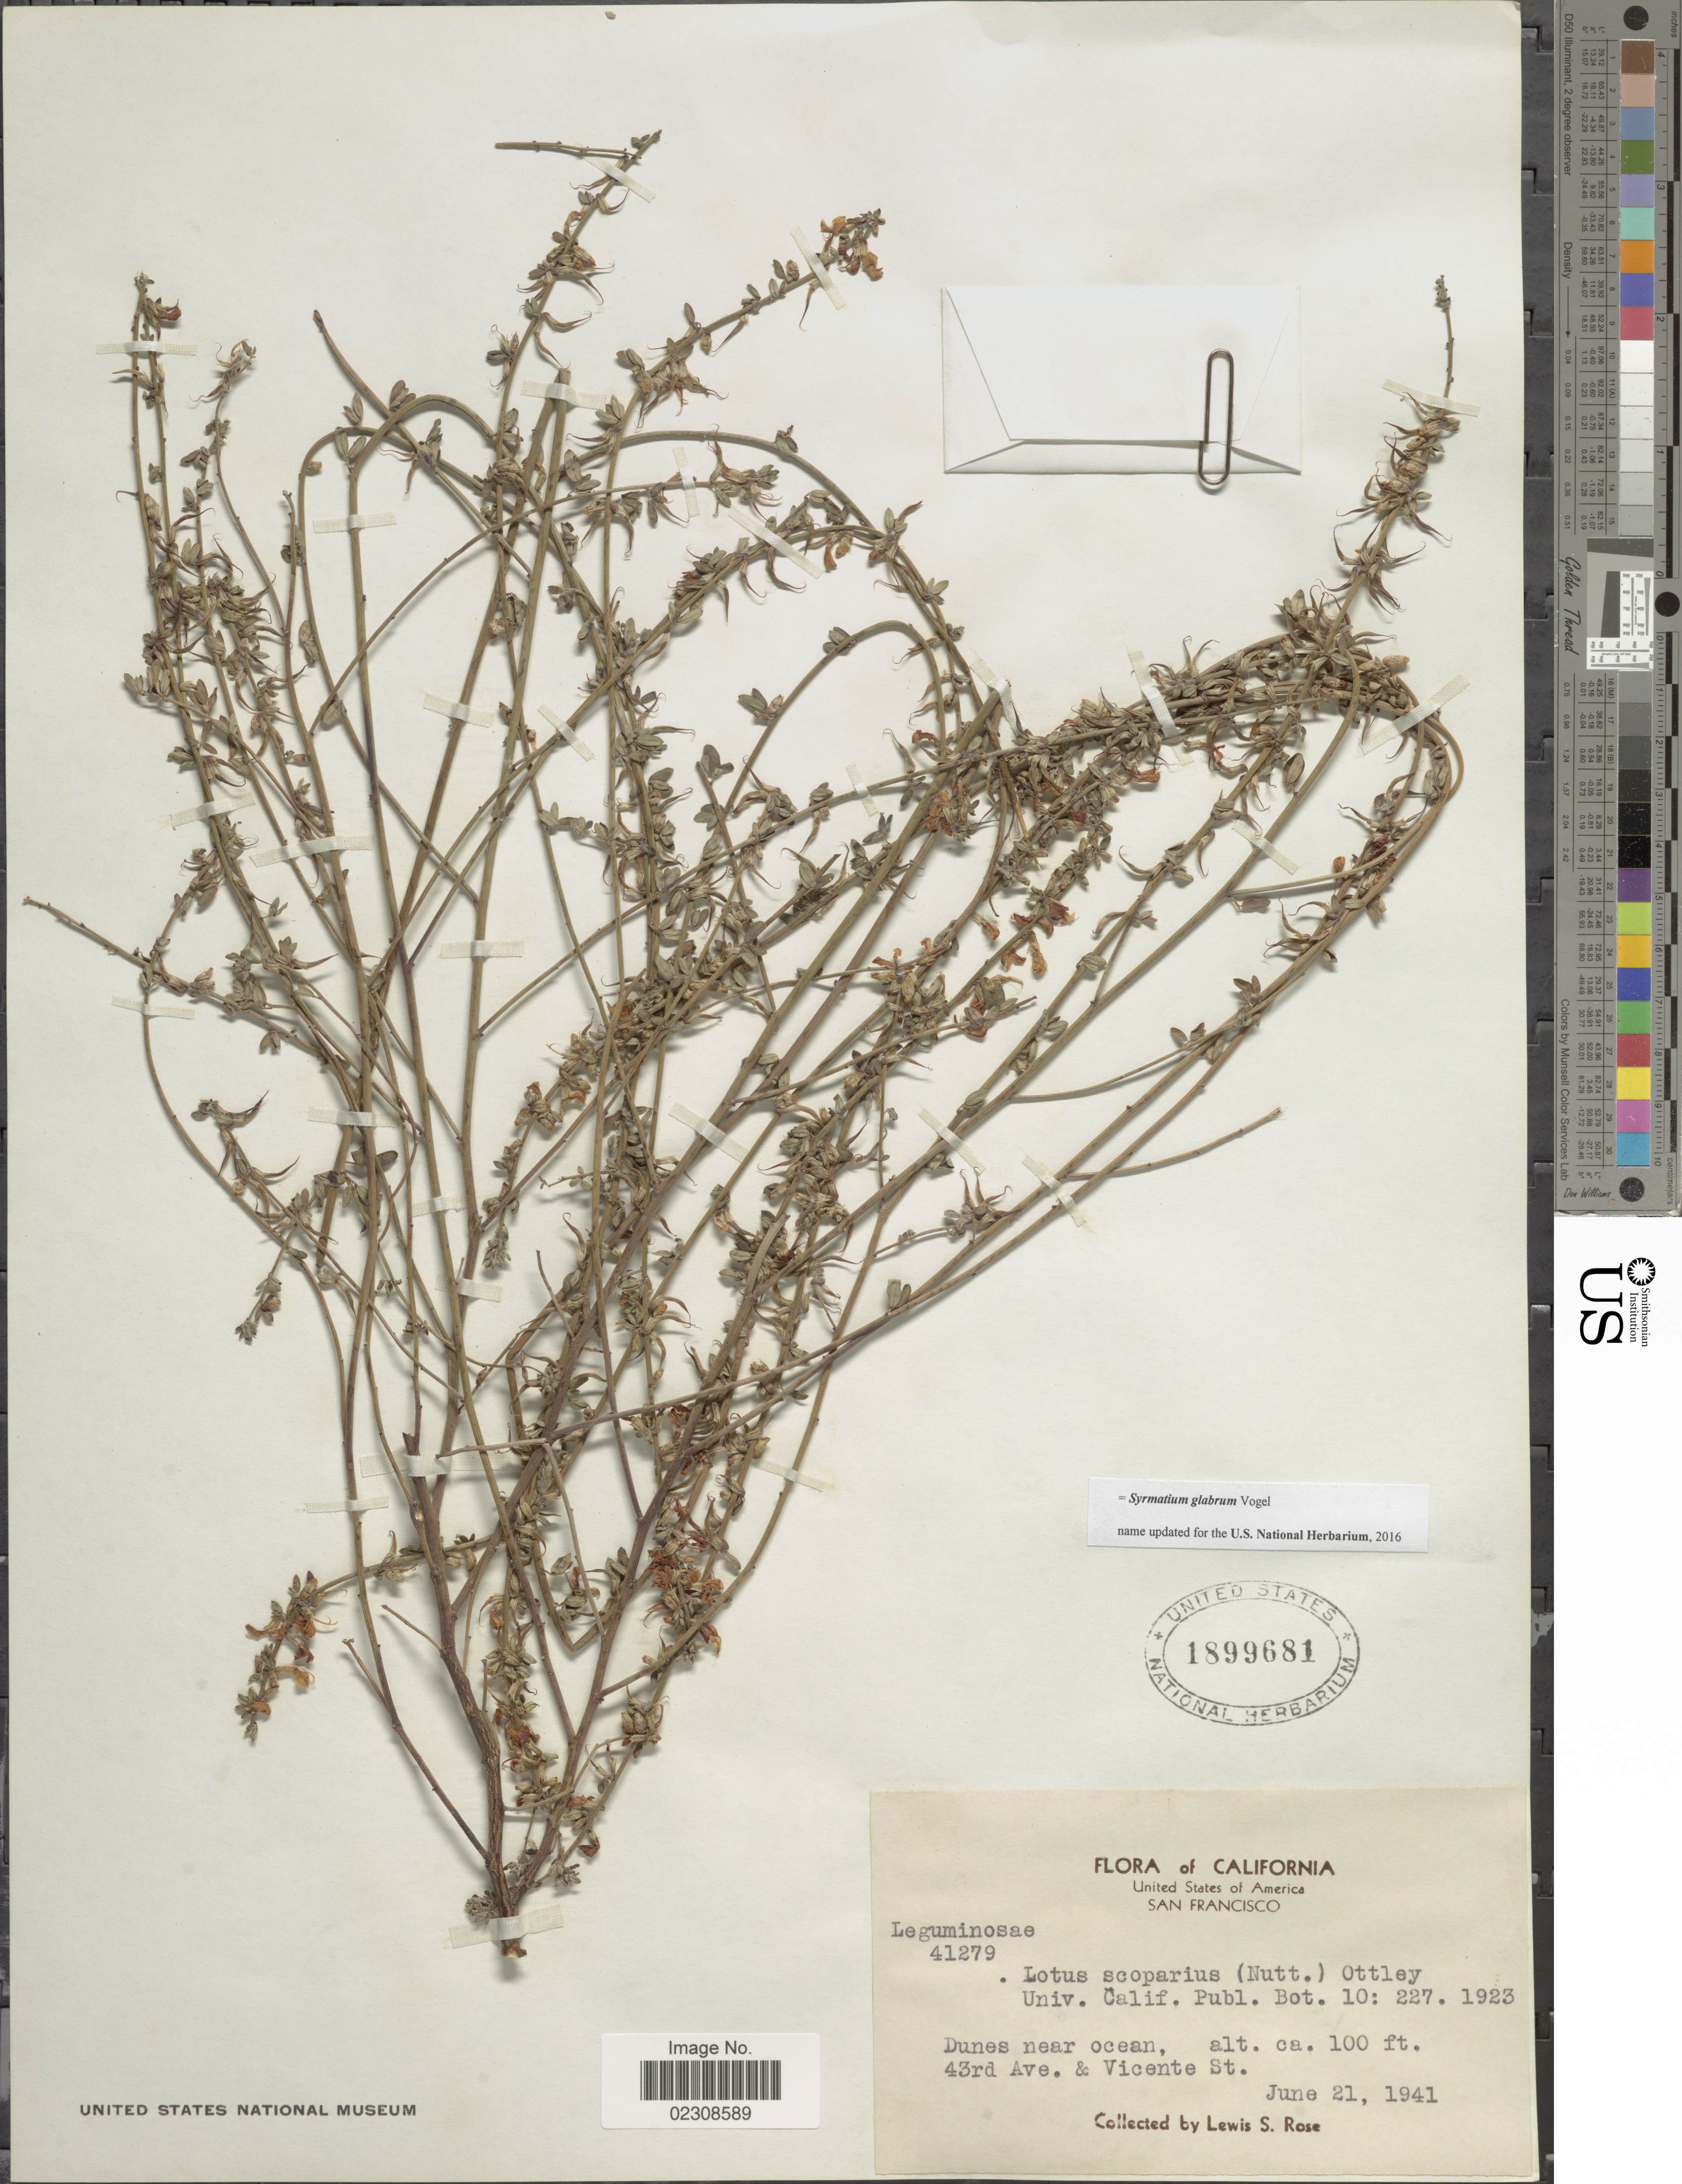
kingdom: Plantae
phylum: Tracheophyta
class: Magnoliopsida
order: Fabales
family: Fabaceae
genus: Syrmatium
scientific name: Syrmatium glabrum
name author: Vogel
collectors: L. S. Rose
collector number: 41279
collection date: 1941-06-21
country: United States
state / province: California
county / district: San Francisco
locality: San Francisco. Dunes near ocean, 43rd Ave. & Vicente St.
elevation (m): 30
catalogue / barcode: US 1899681